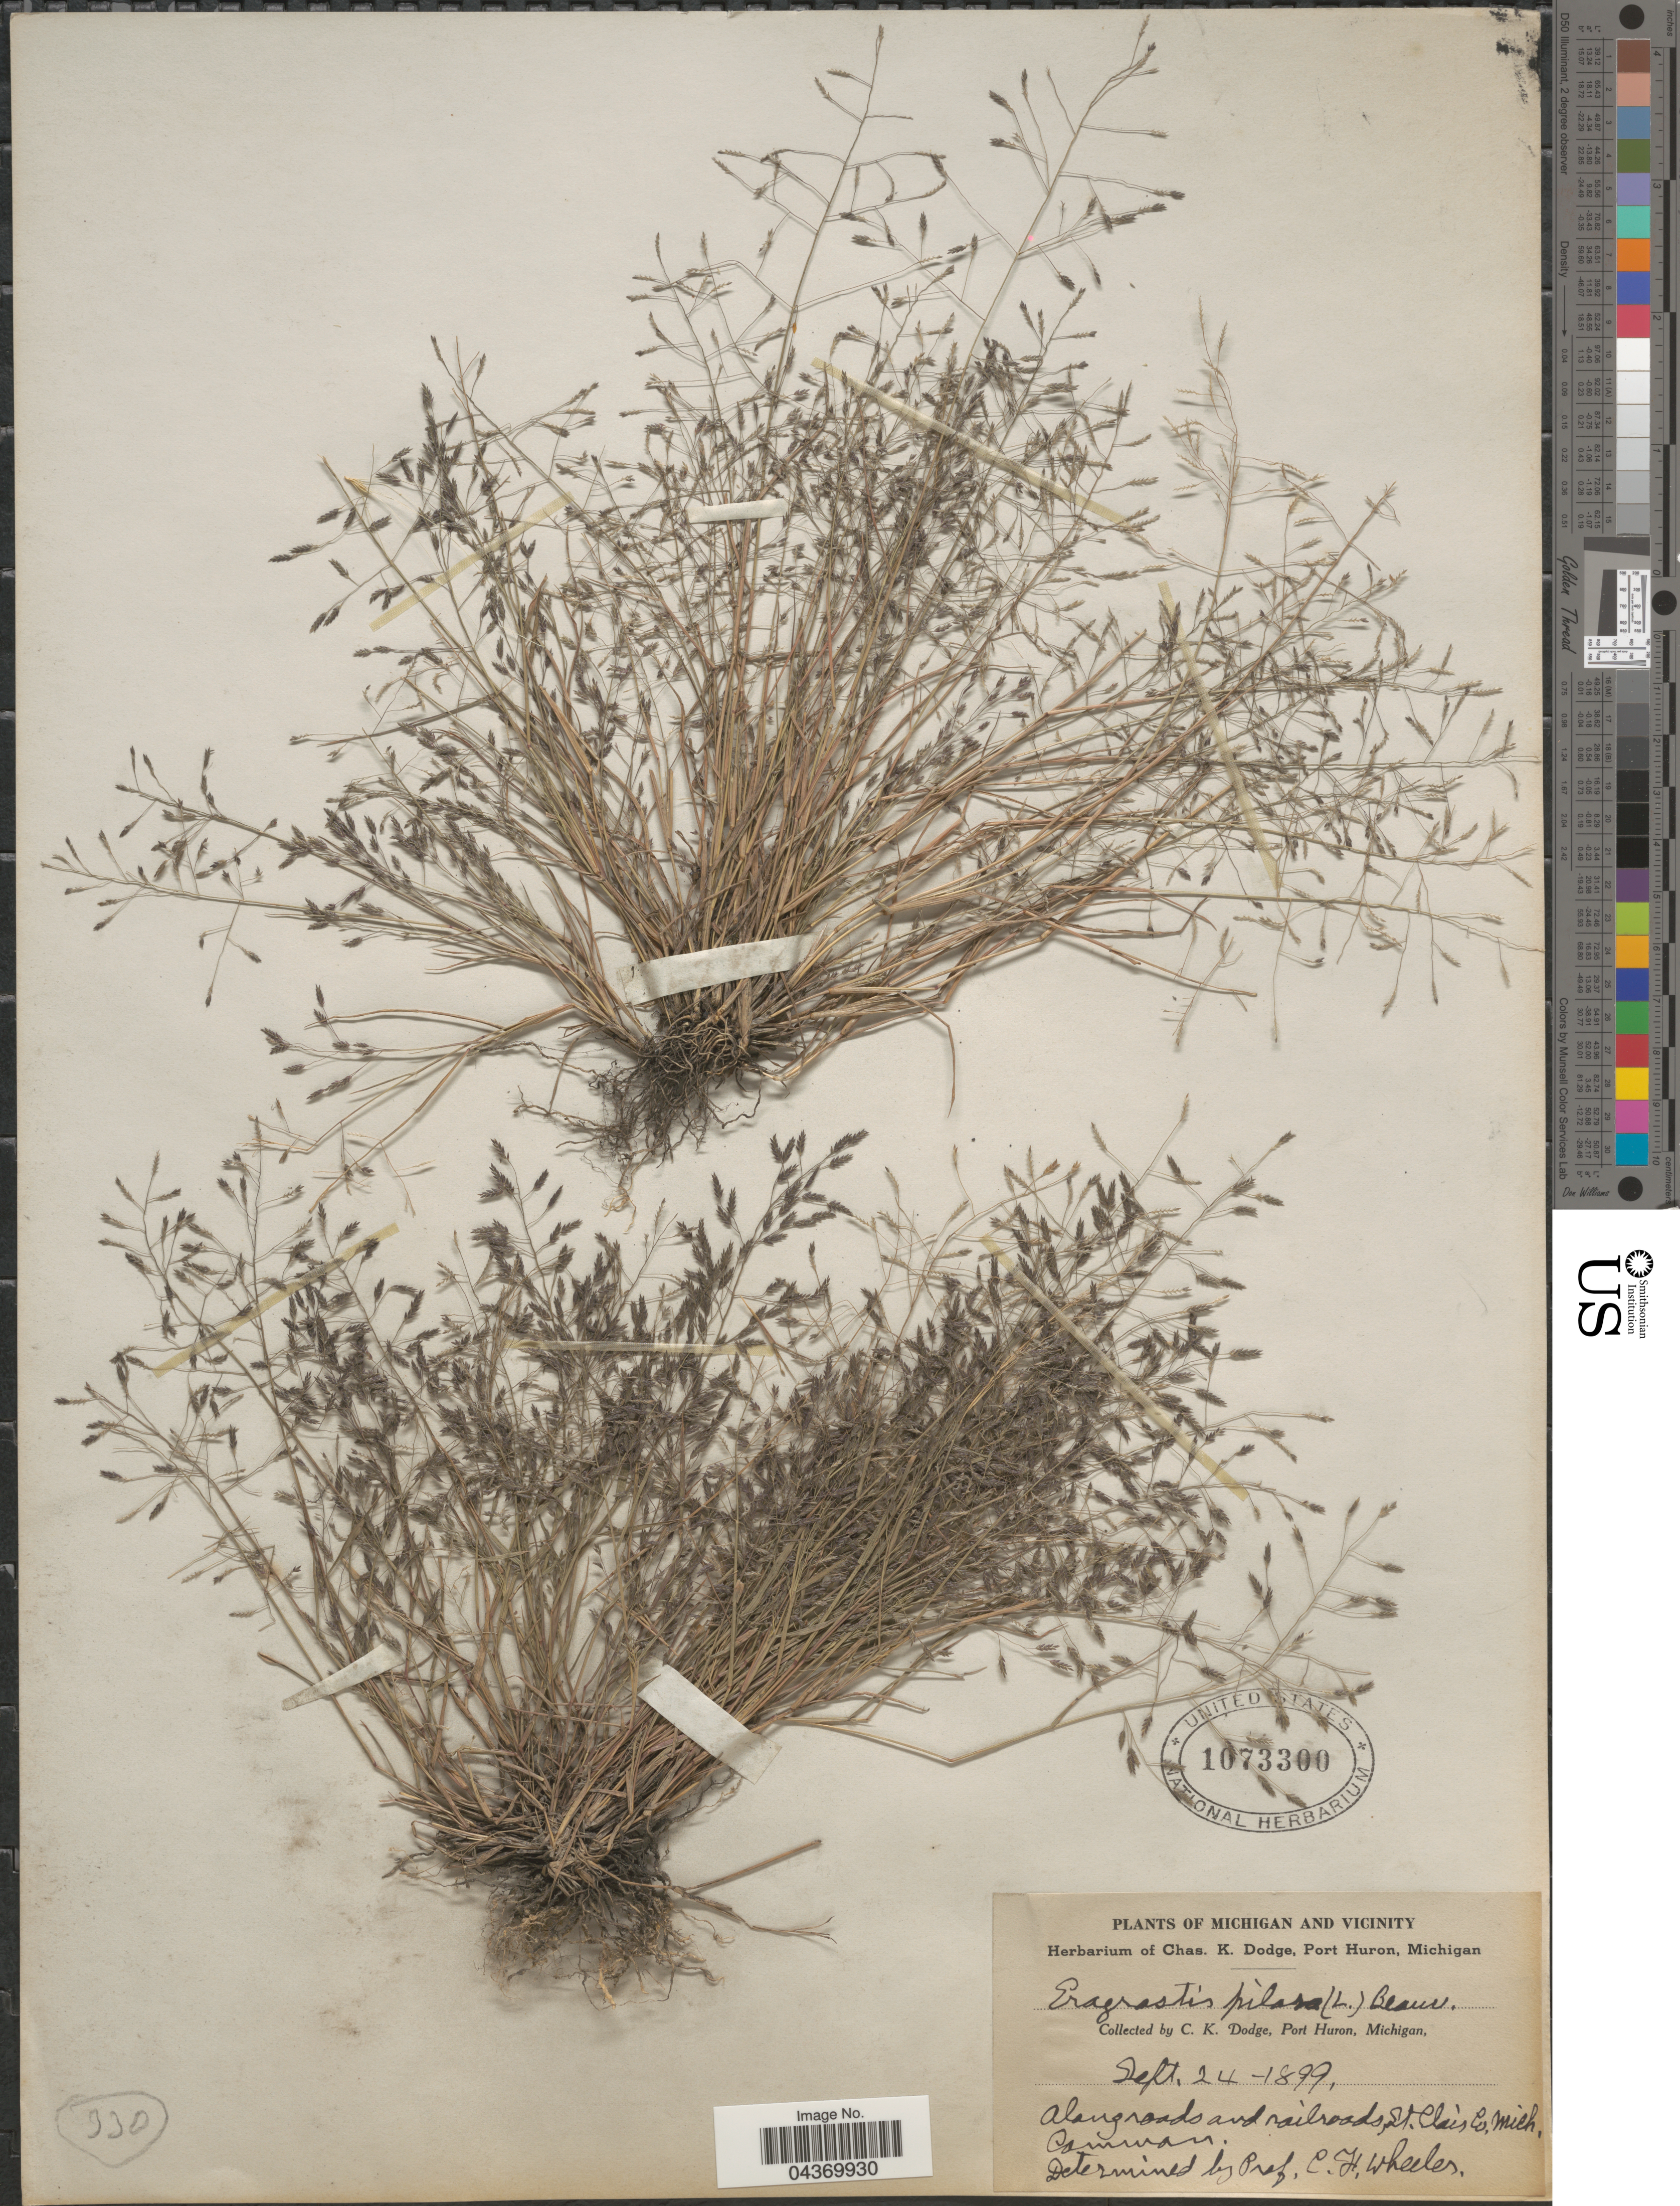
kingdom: Plantae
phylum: Tracheophyta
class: Liliopsida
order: Poales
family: Poaceae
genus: Eragrostis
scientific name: Eragrostis pectinacea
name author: (Michx.) Nees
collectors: C. K. Dodge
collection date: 1899-09-24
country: United States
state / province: Michigan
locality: Michigan and vicinity. Along roads and railroads, St. Clair Co.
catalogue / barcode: US 1073300